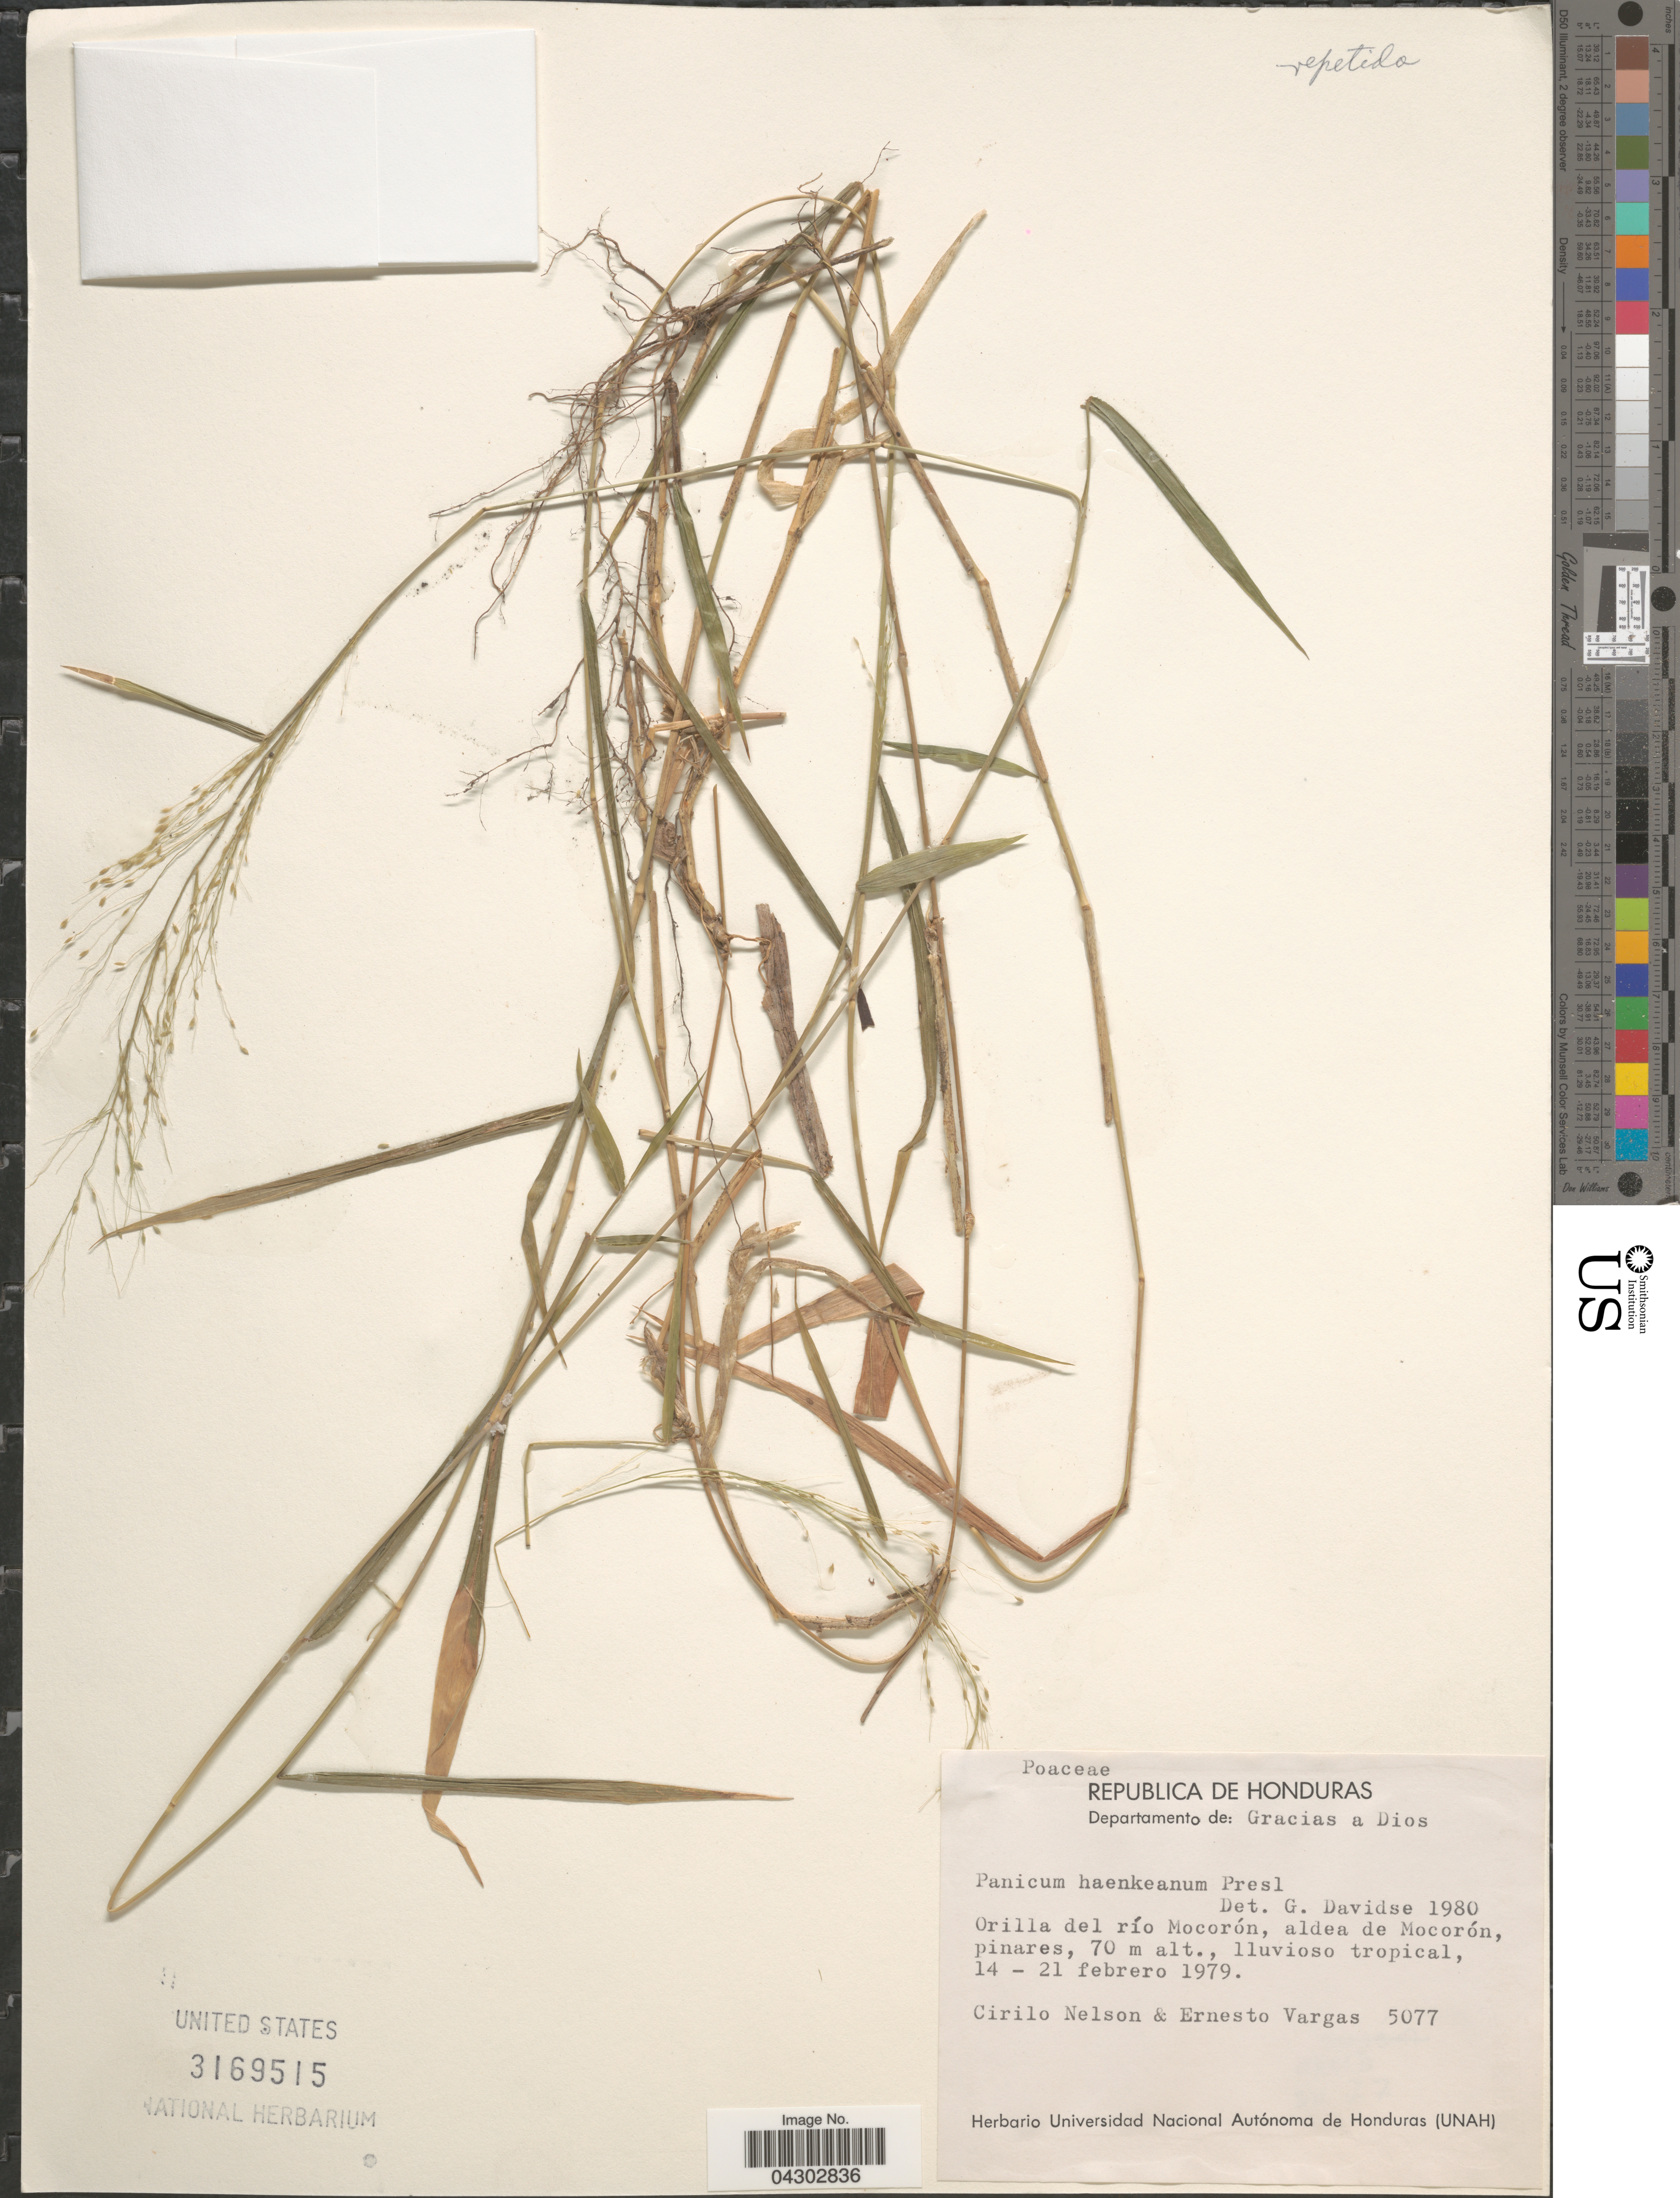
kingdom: Plantae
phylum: Tracheophyta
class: Liliopsida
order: Poales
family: Poaceae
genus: Panicum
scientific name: Panicum haenkeanum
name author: J. Presl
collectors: C. Nelson & E. Vargas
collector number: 5077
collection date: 1979-02-14/1979-02-21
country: Honduras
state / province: Gracias de Dios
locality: Departamento de: Gracias a Dios. Orilla del río Mocorón, aldea de Mocorón.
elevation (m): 70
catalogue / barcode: US 3169515